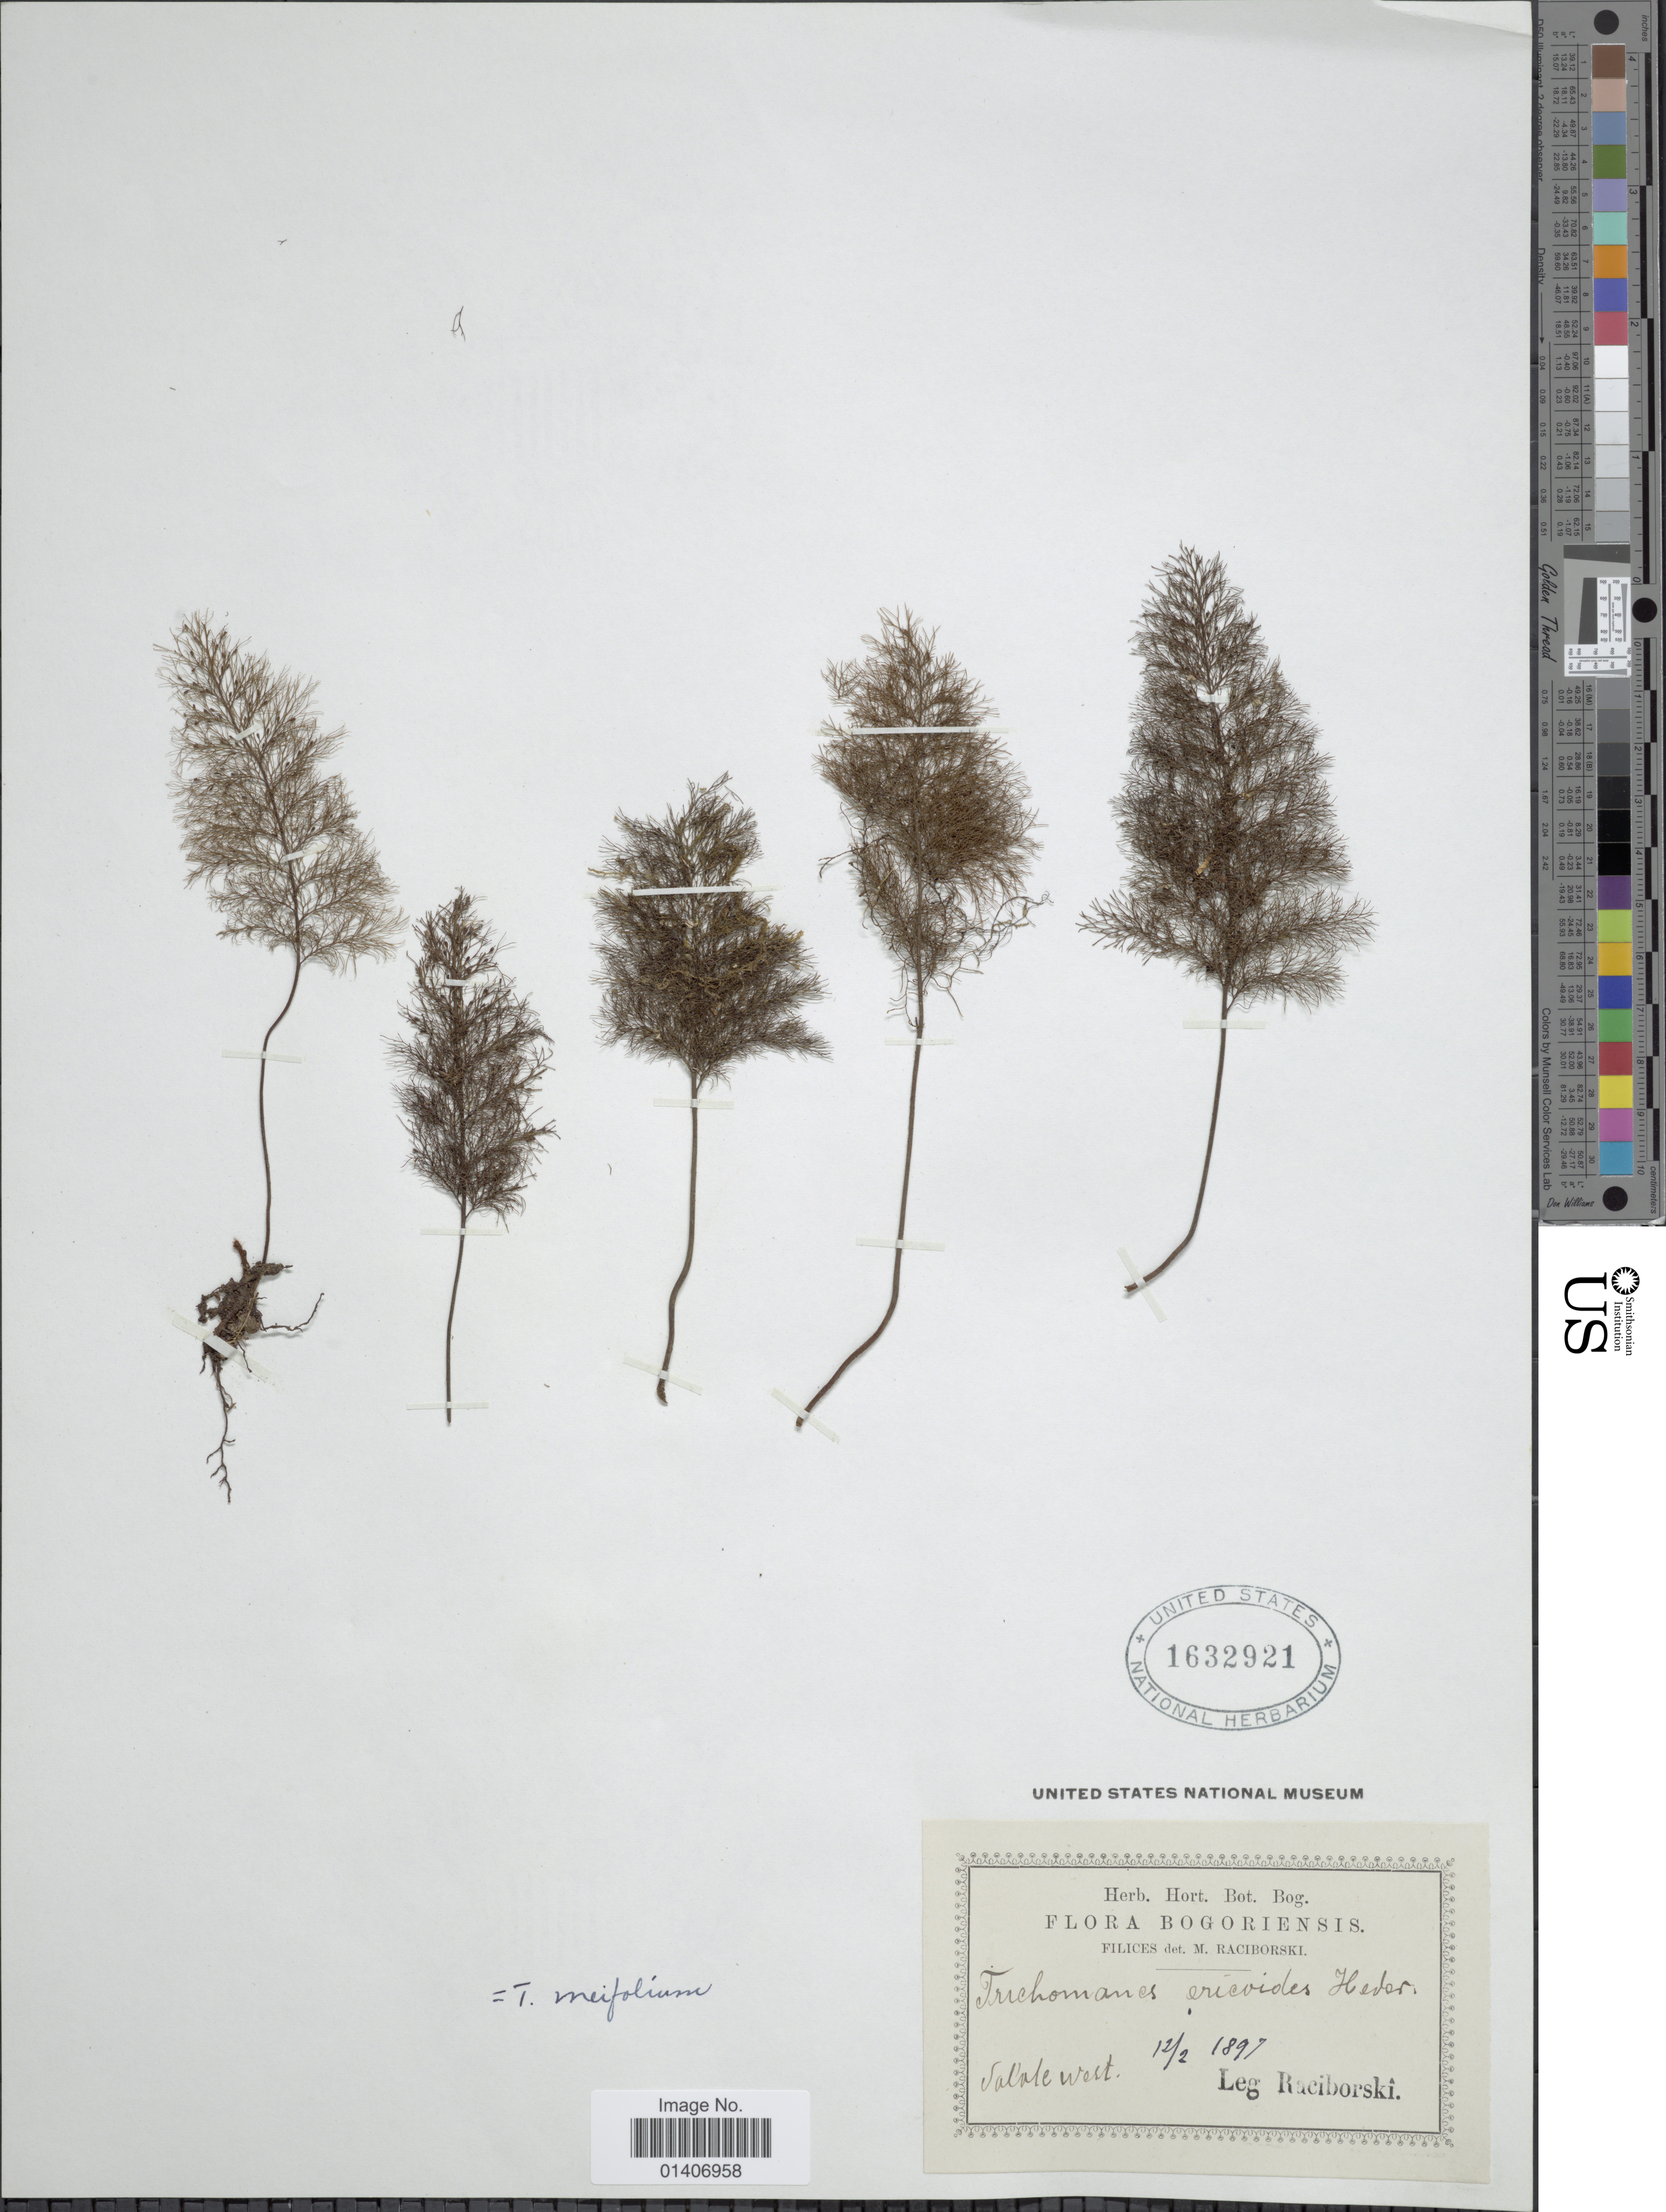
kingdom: Plantae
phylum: Tracheophyta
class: Polypodiopsida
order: Hymenophyllales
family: Hymenophyllaceae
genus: Abrodictyum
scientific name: Abrodictyum meifolium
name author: (Bory) Ebihara & K. Iwats.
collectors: M. Raciborski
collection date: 1897-02-12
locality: Bogorienses, Solate west [interpreted]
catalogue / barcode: US 1632921